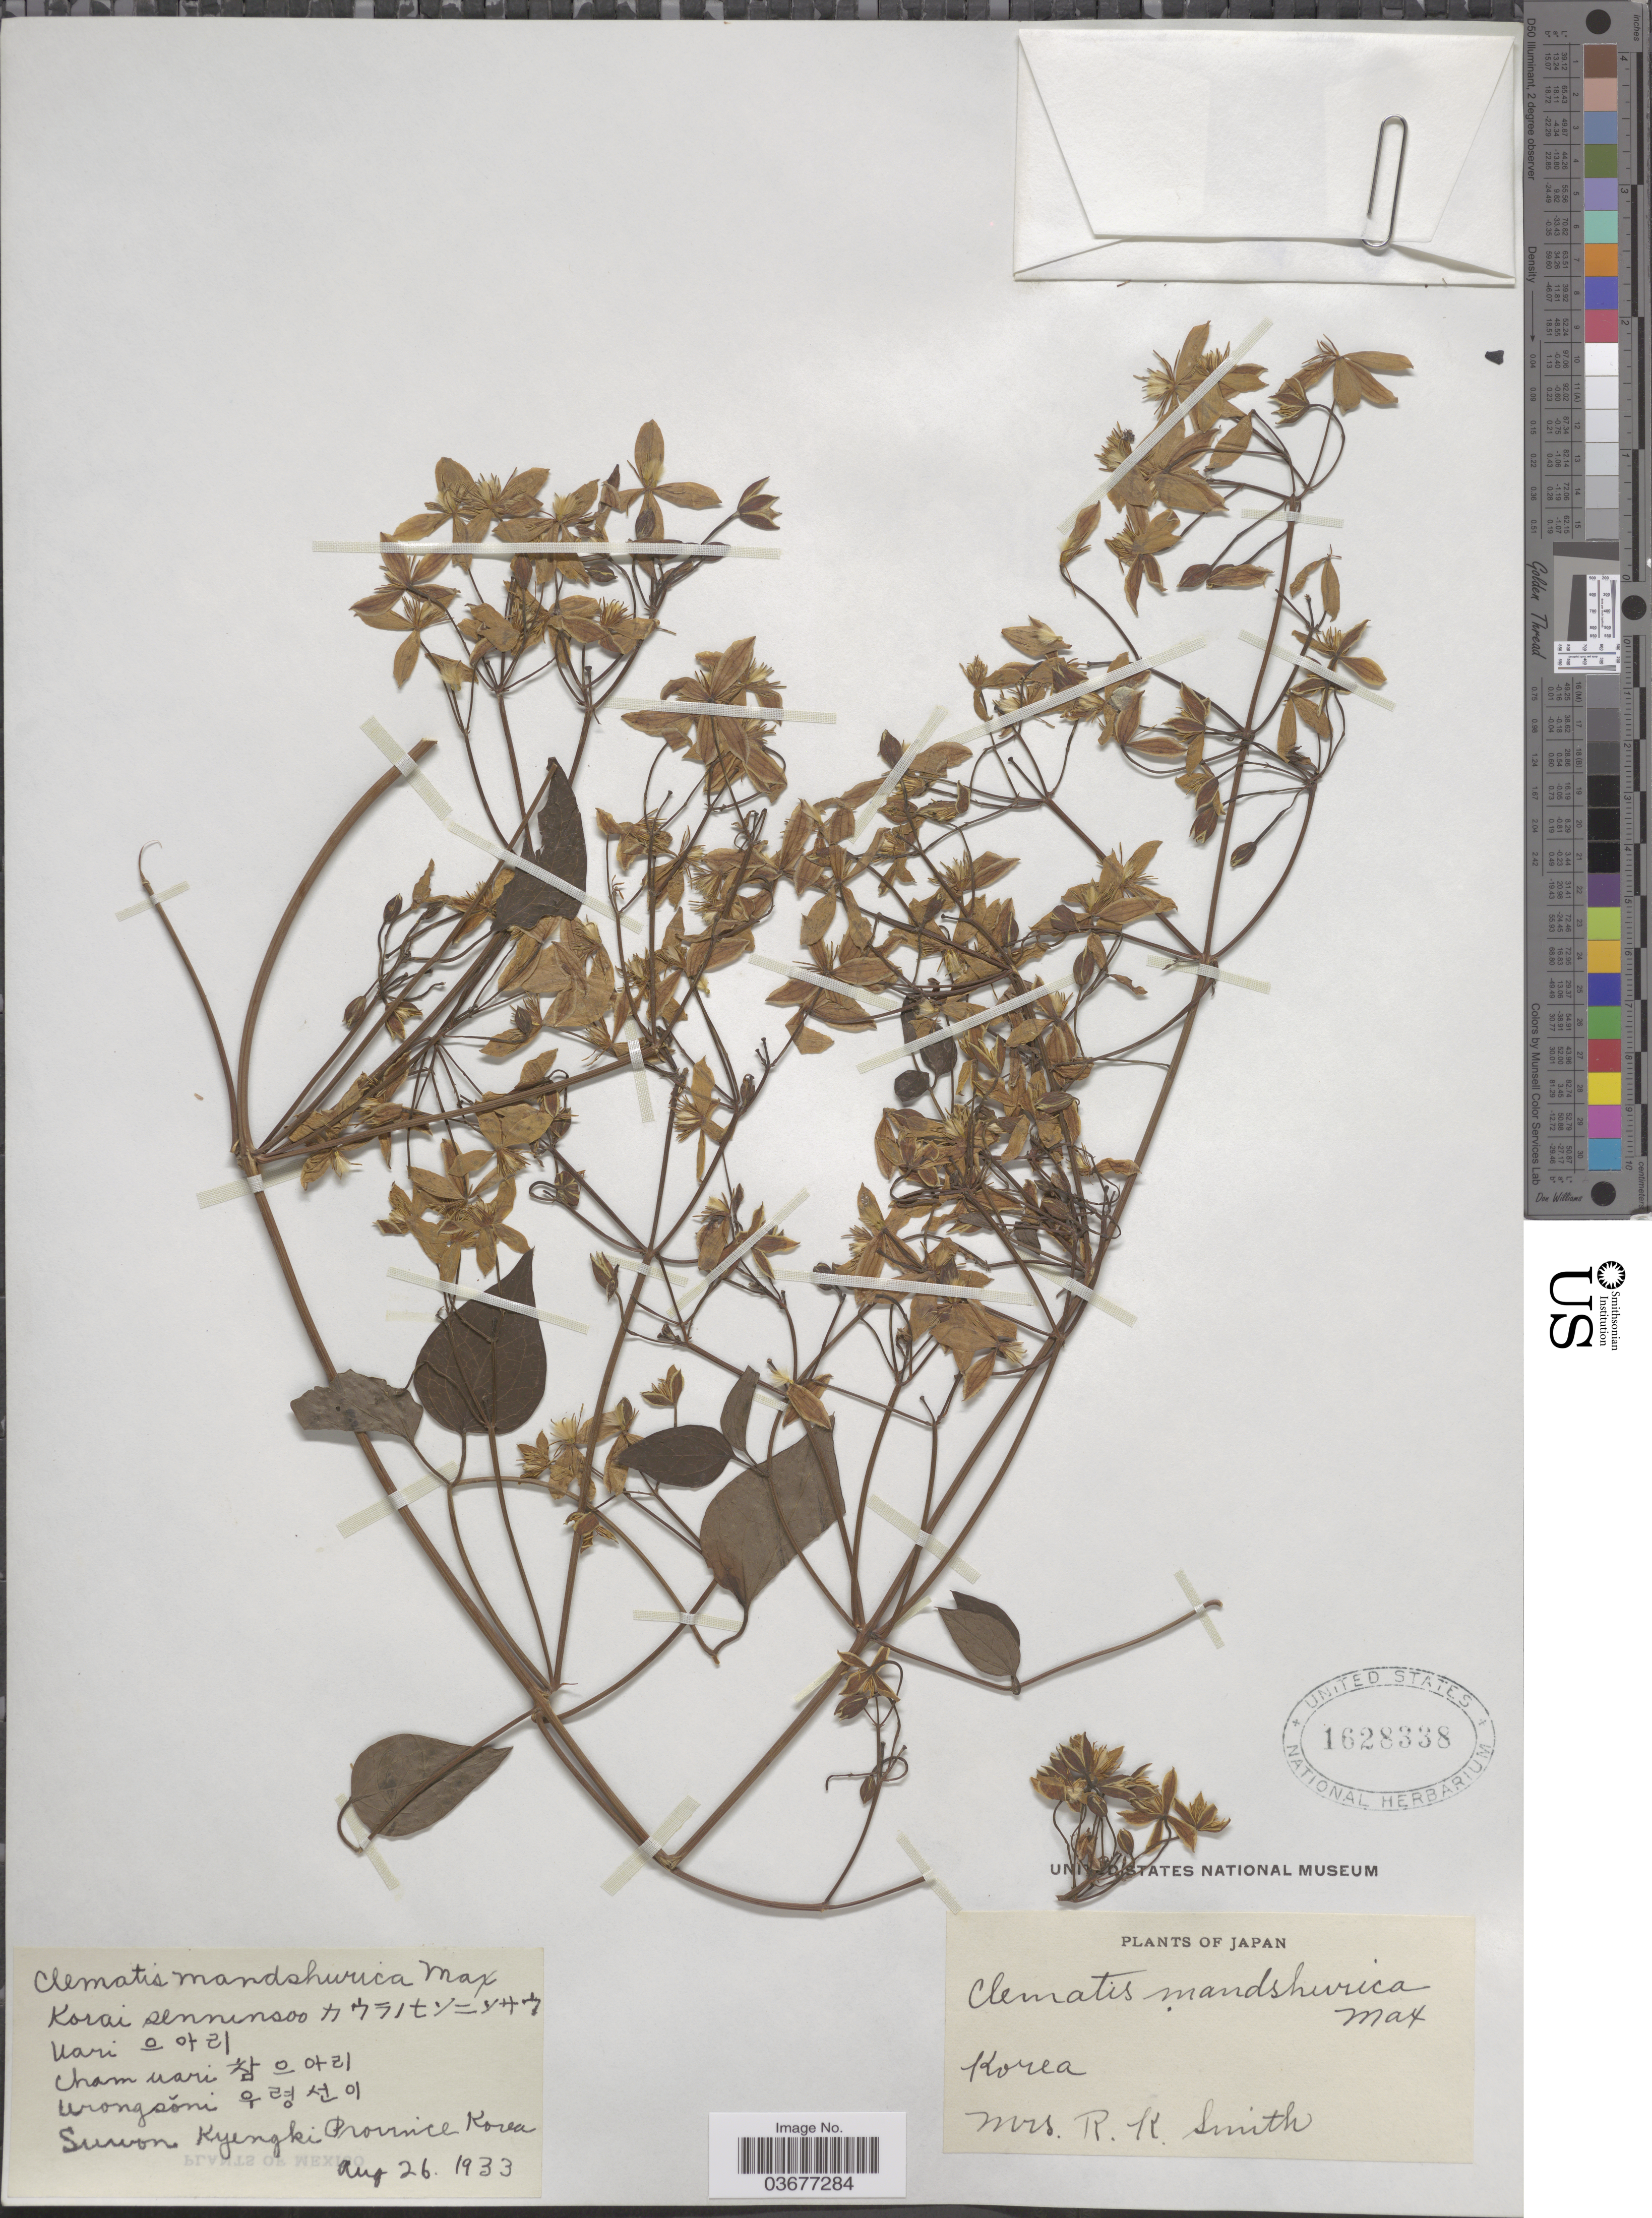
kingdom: Plantae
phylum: Tracheophyta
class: Magnoliopsida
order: Ranunculales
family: Ranunculaceae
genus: Clematis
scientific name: Clematis mandshurica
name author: Rupr.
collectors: Mrs. R. K. Smith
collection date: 1933-08-26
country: South Korea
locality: Uari X. Cham uari X. Urongsŏni X. Suwon Kyengki Province Korea.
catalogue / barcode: US 1628338